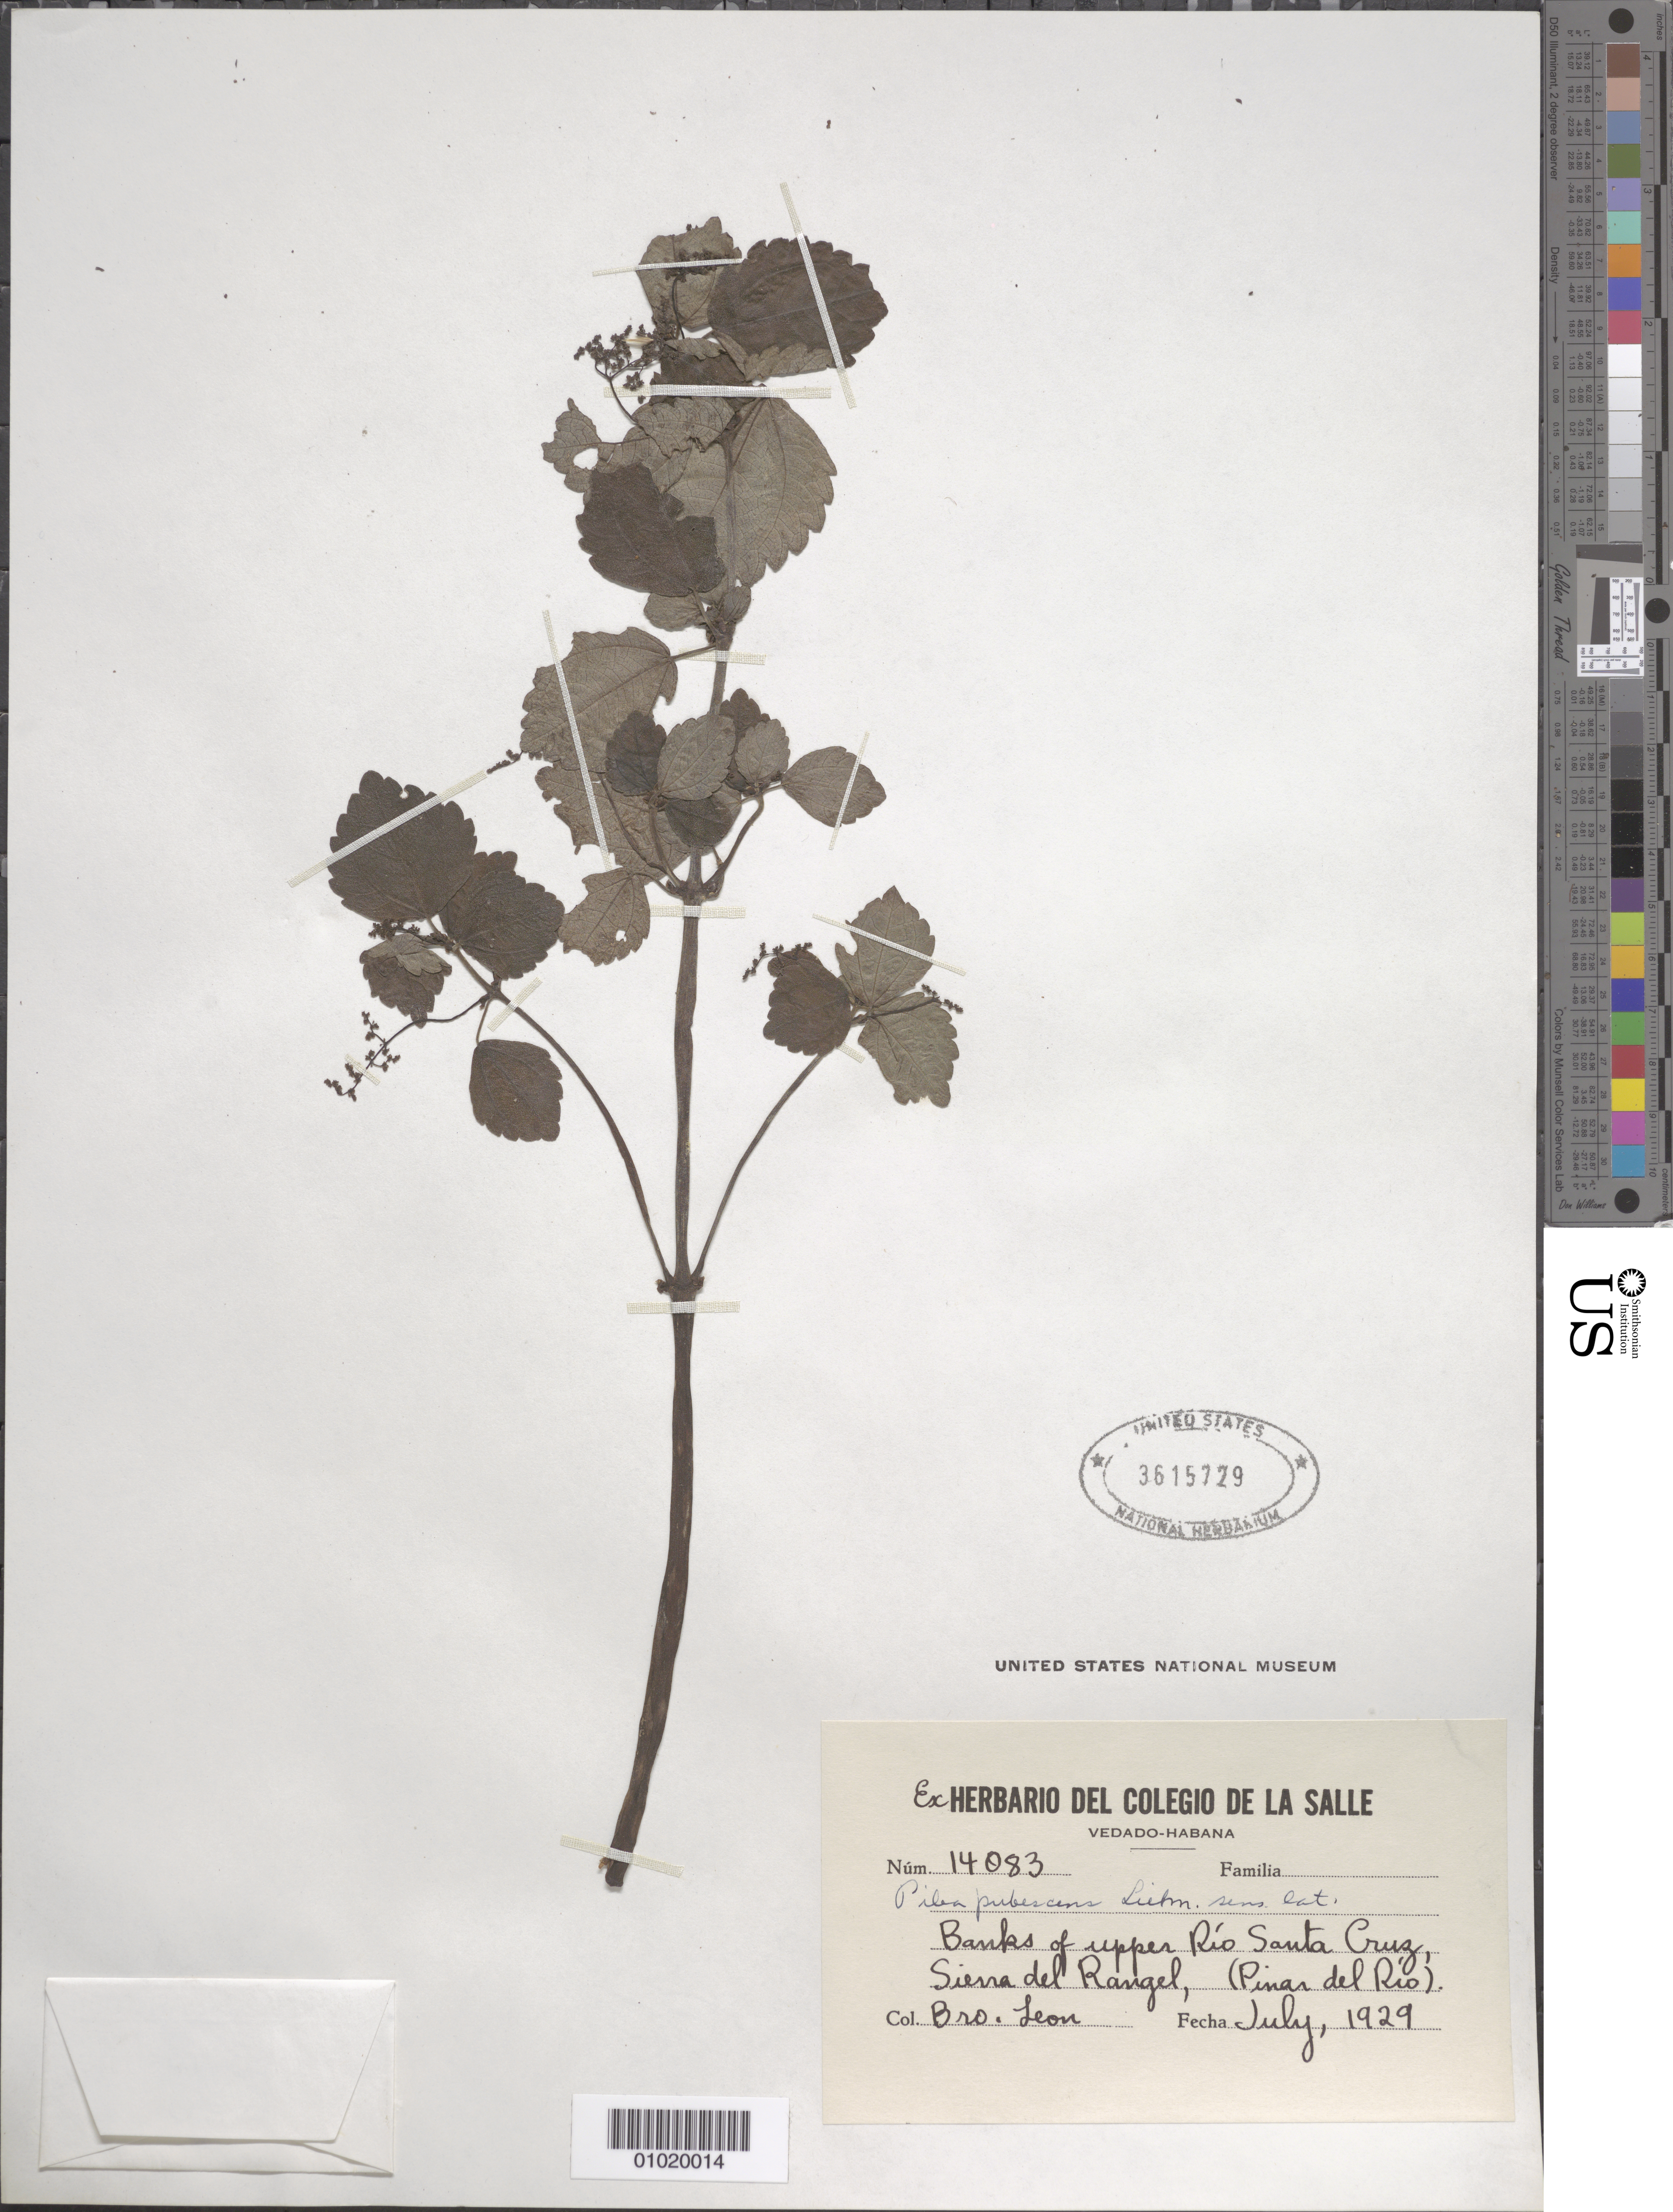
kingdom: Plantae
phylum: Tracheophyta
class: Magnoliopsida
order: Rosales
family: Urticaceae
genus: Pilea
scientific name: Pilea pubescens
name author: Liebm.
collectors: Bro. León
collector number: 14083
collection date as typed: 01 Jul 1929 to 31 Jul 1929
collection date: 1929-07-01/1929-07-31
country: Cuba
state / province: Pinar del Rio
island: Cuba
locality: Banks of upper Rio Santa Cruz, Sierra del Raugel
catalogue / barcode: US 3615729